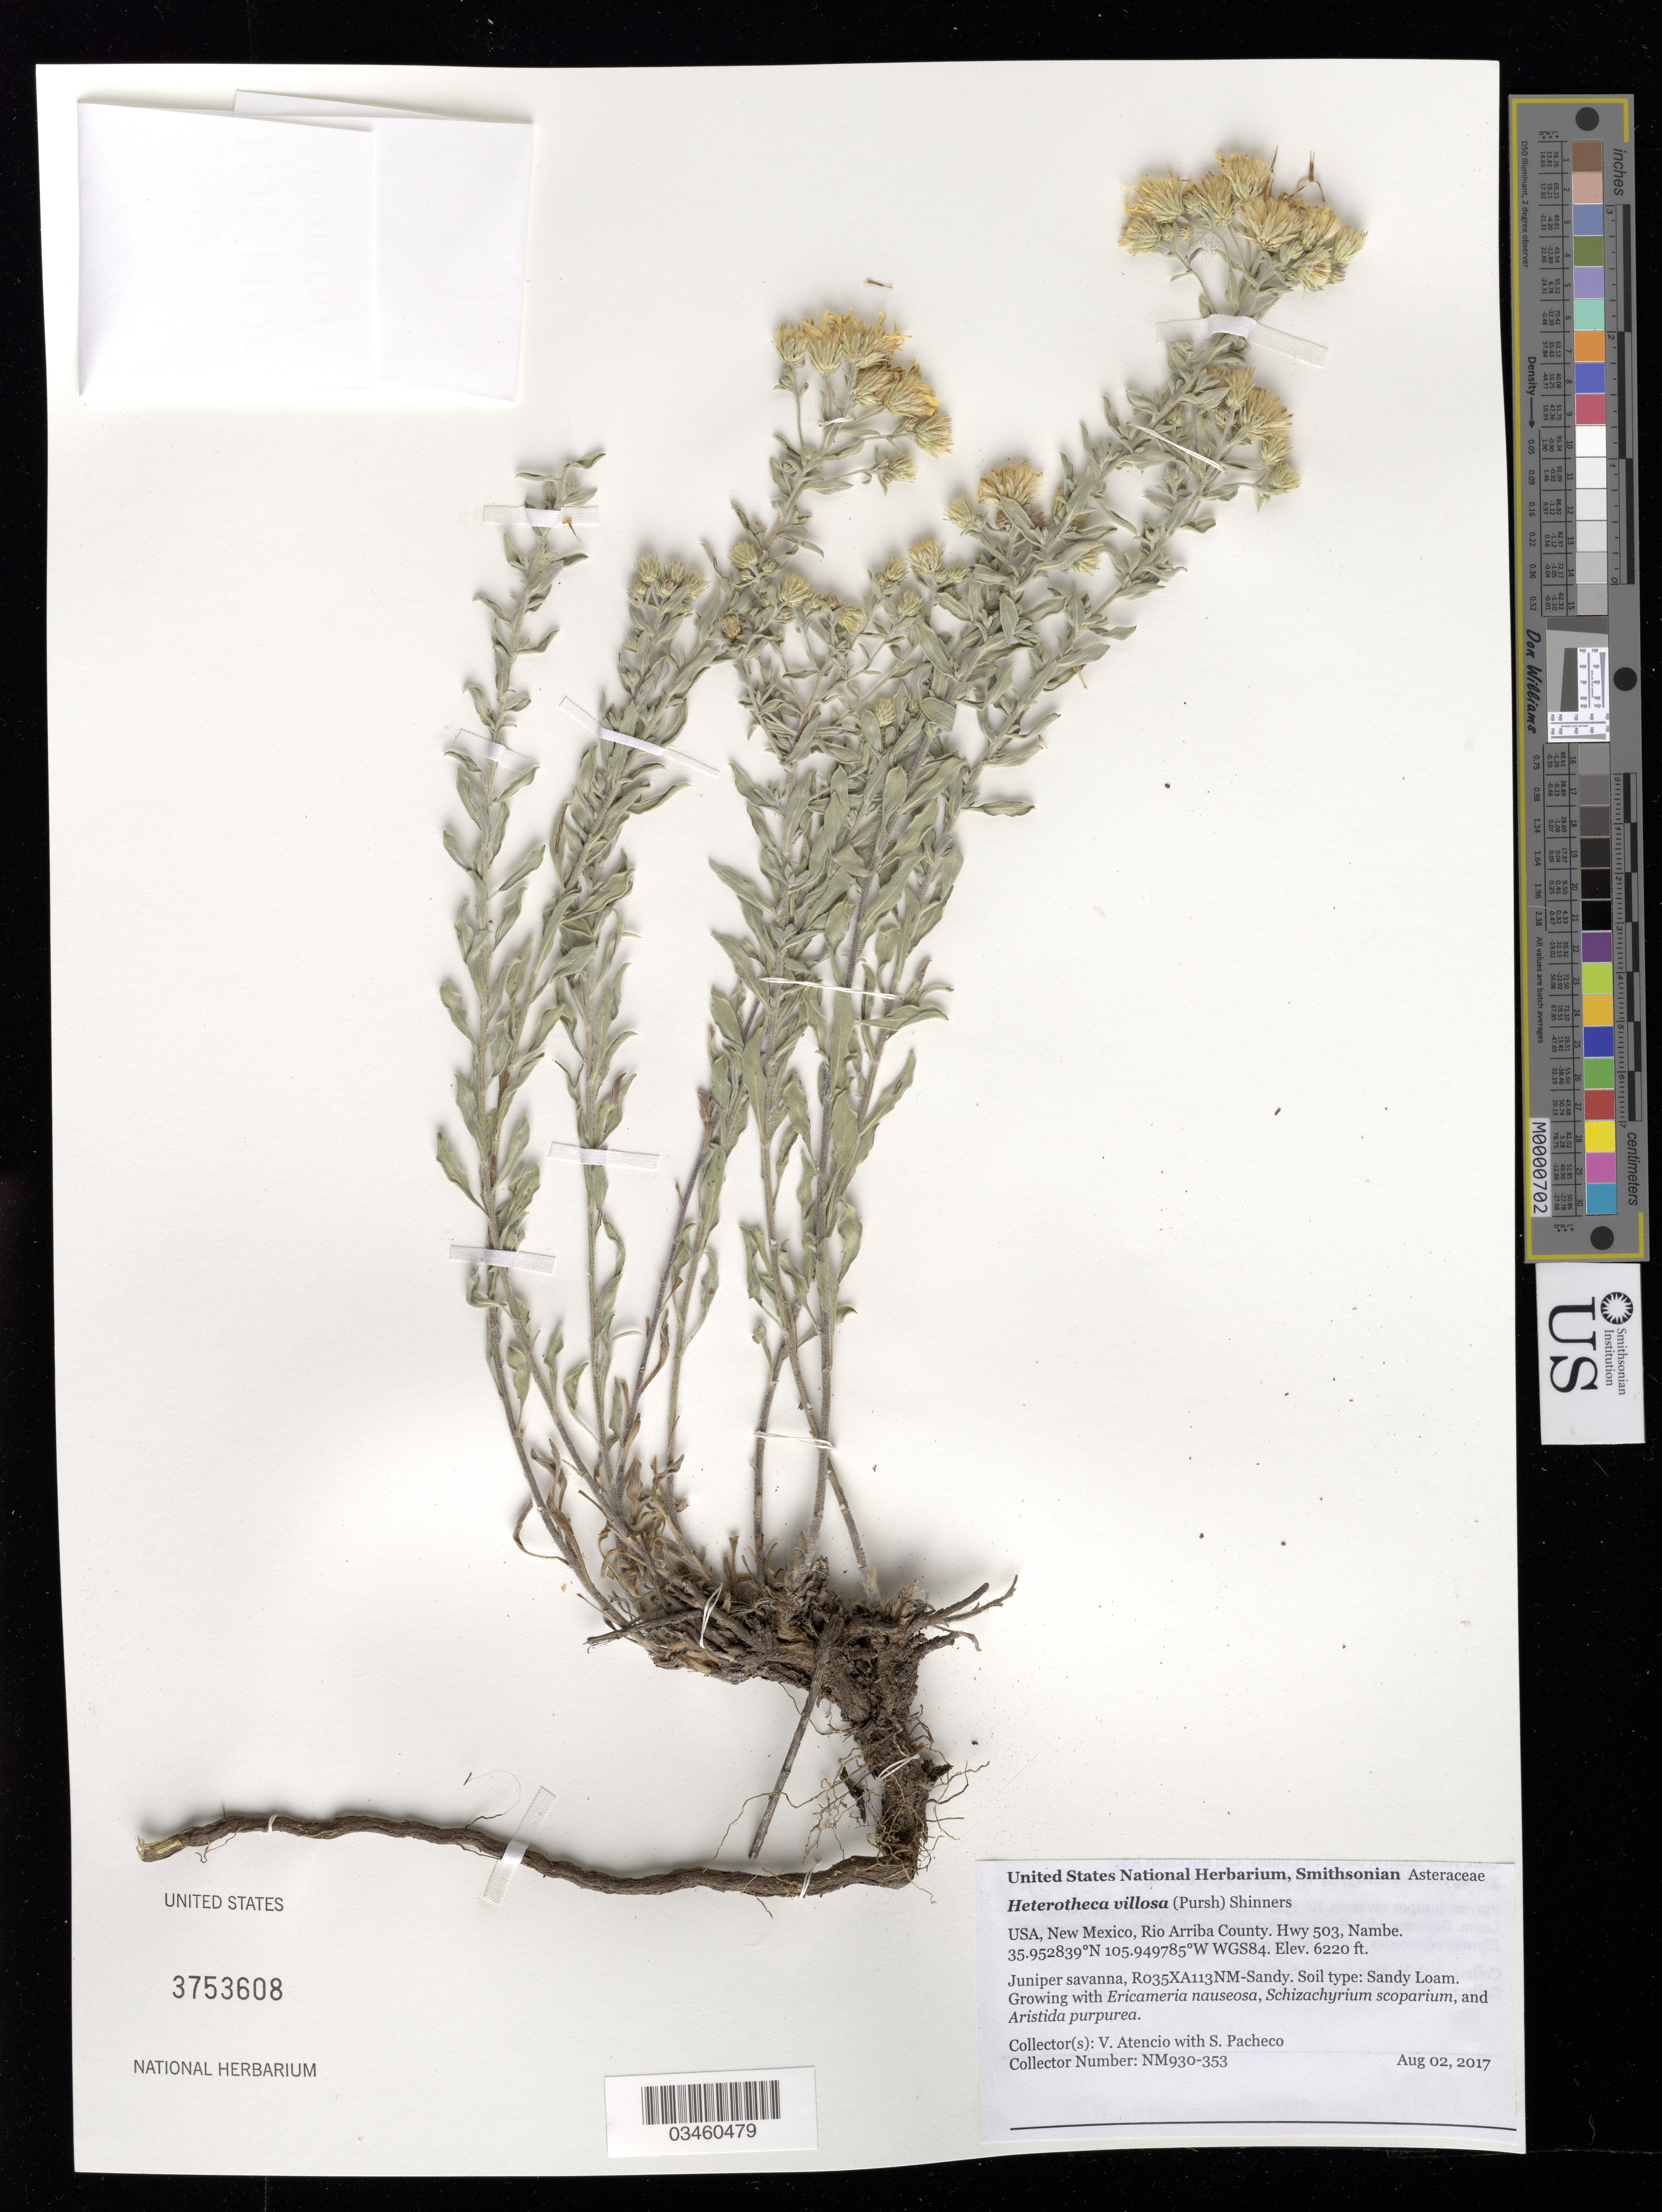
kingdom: Plantae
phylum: Tracheophyta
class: Magnoliopsida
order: Asterales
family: Asteraceae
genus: Heterotheca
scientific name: Heterotheca villosa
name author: (Pursh) Shinners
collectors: V. Atencio & S. Pacheco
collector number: NM930-353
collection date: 2017-08-02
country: United States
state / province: New Mexico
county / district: Rio Arriba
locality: BLM, HWY 503, Nambe.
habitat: R035XA113NM-Sandy Loam. Juniper savanna.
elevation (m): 1896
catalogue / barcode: US 3753608